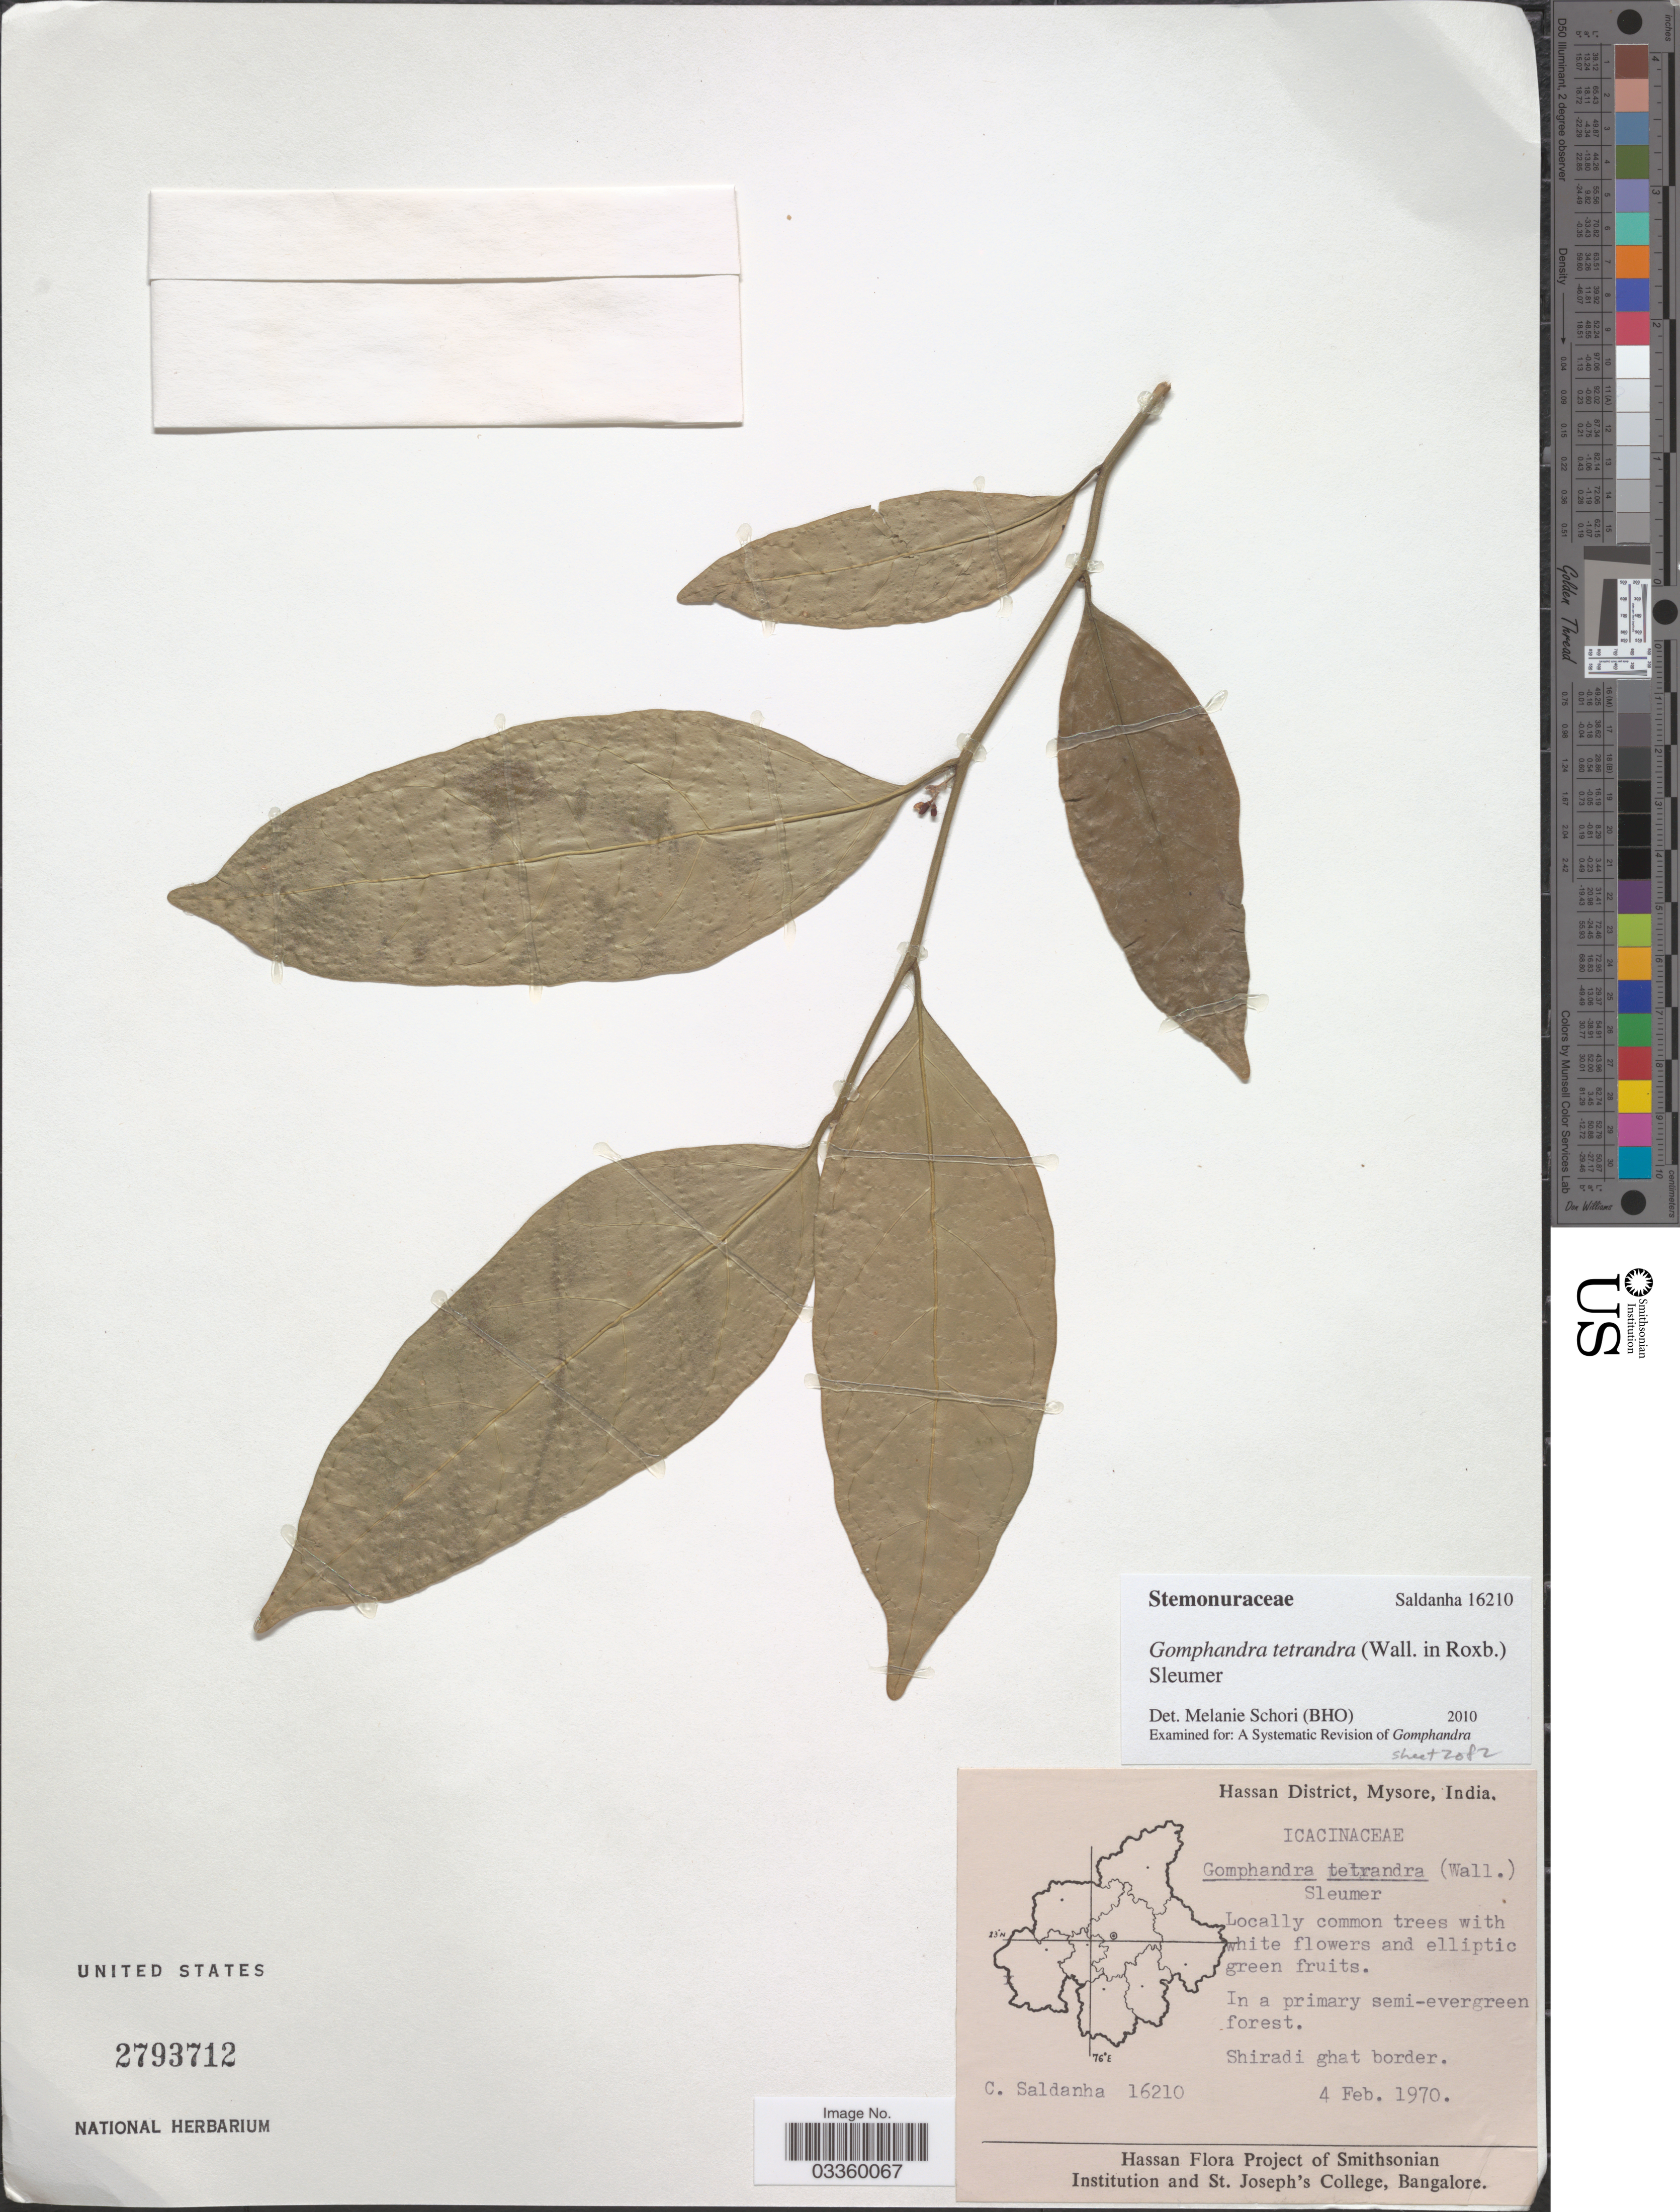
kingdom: Plantae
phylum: Tracheophyta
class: Magnoliopsida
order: Cardiopteridales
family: Stemonuraceae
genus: Gomphandra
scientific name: Gomphandra tetrandra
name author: (Wall.) Sleumer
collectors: C. Saldanha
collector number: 16210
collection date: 1970-02-04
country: India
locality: Hassan District, Mysore. Shiradi ghat border.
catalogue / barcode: US 2793712